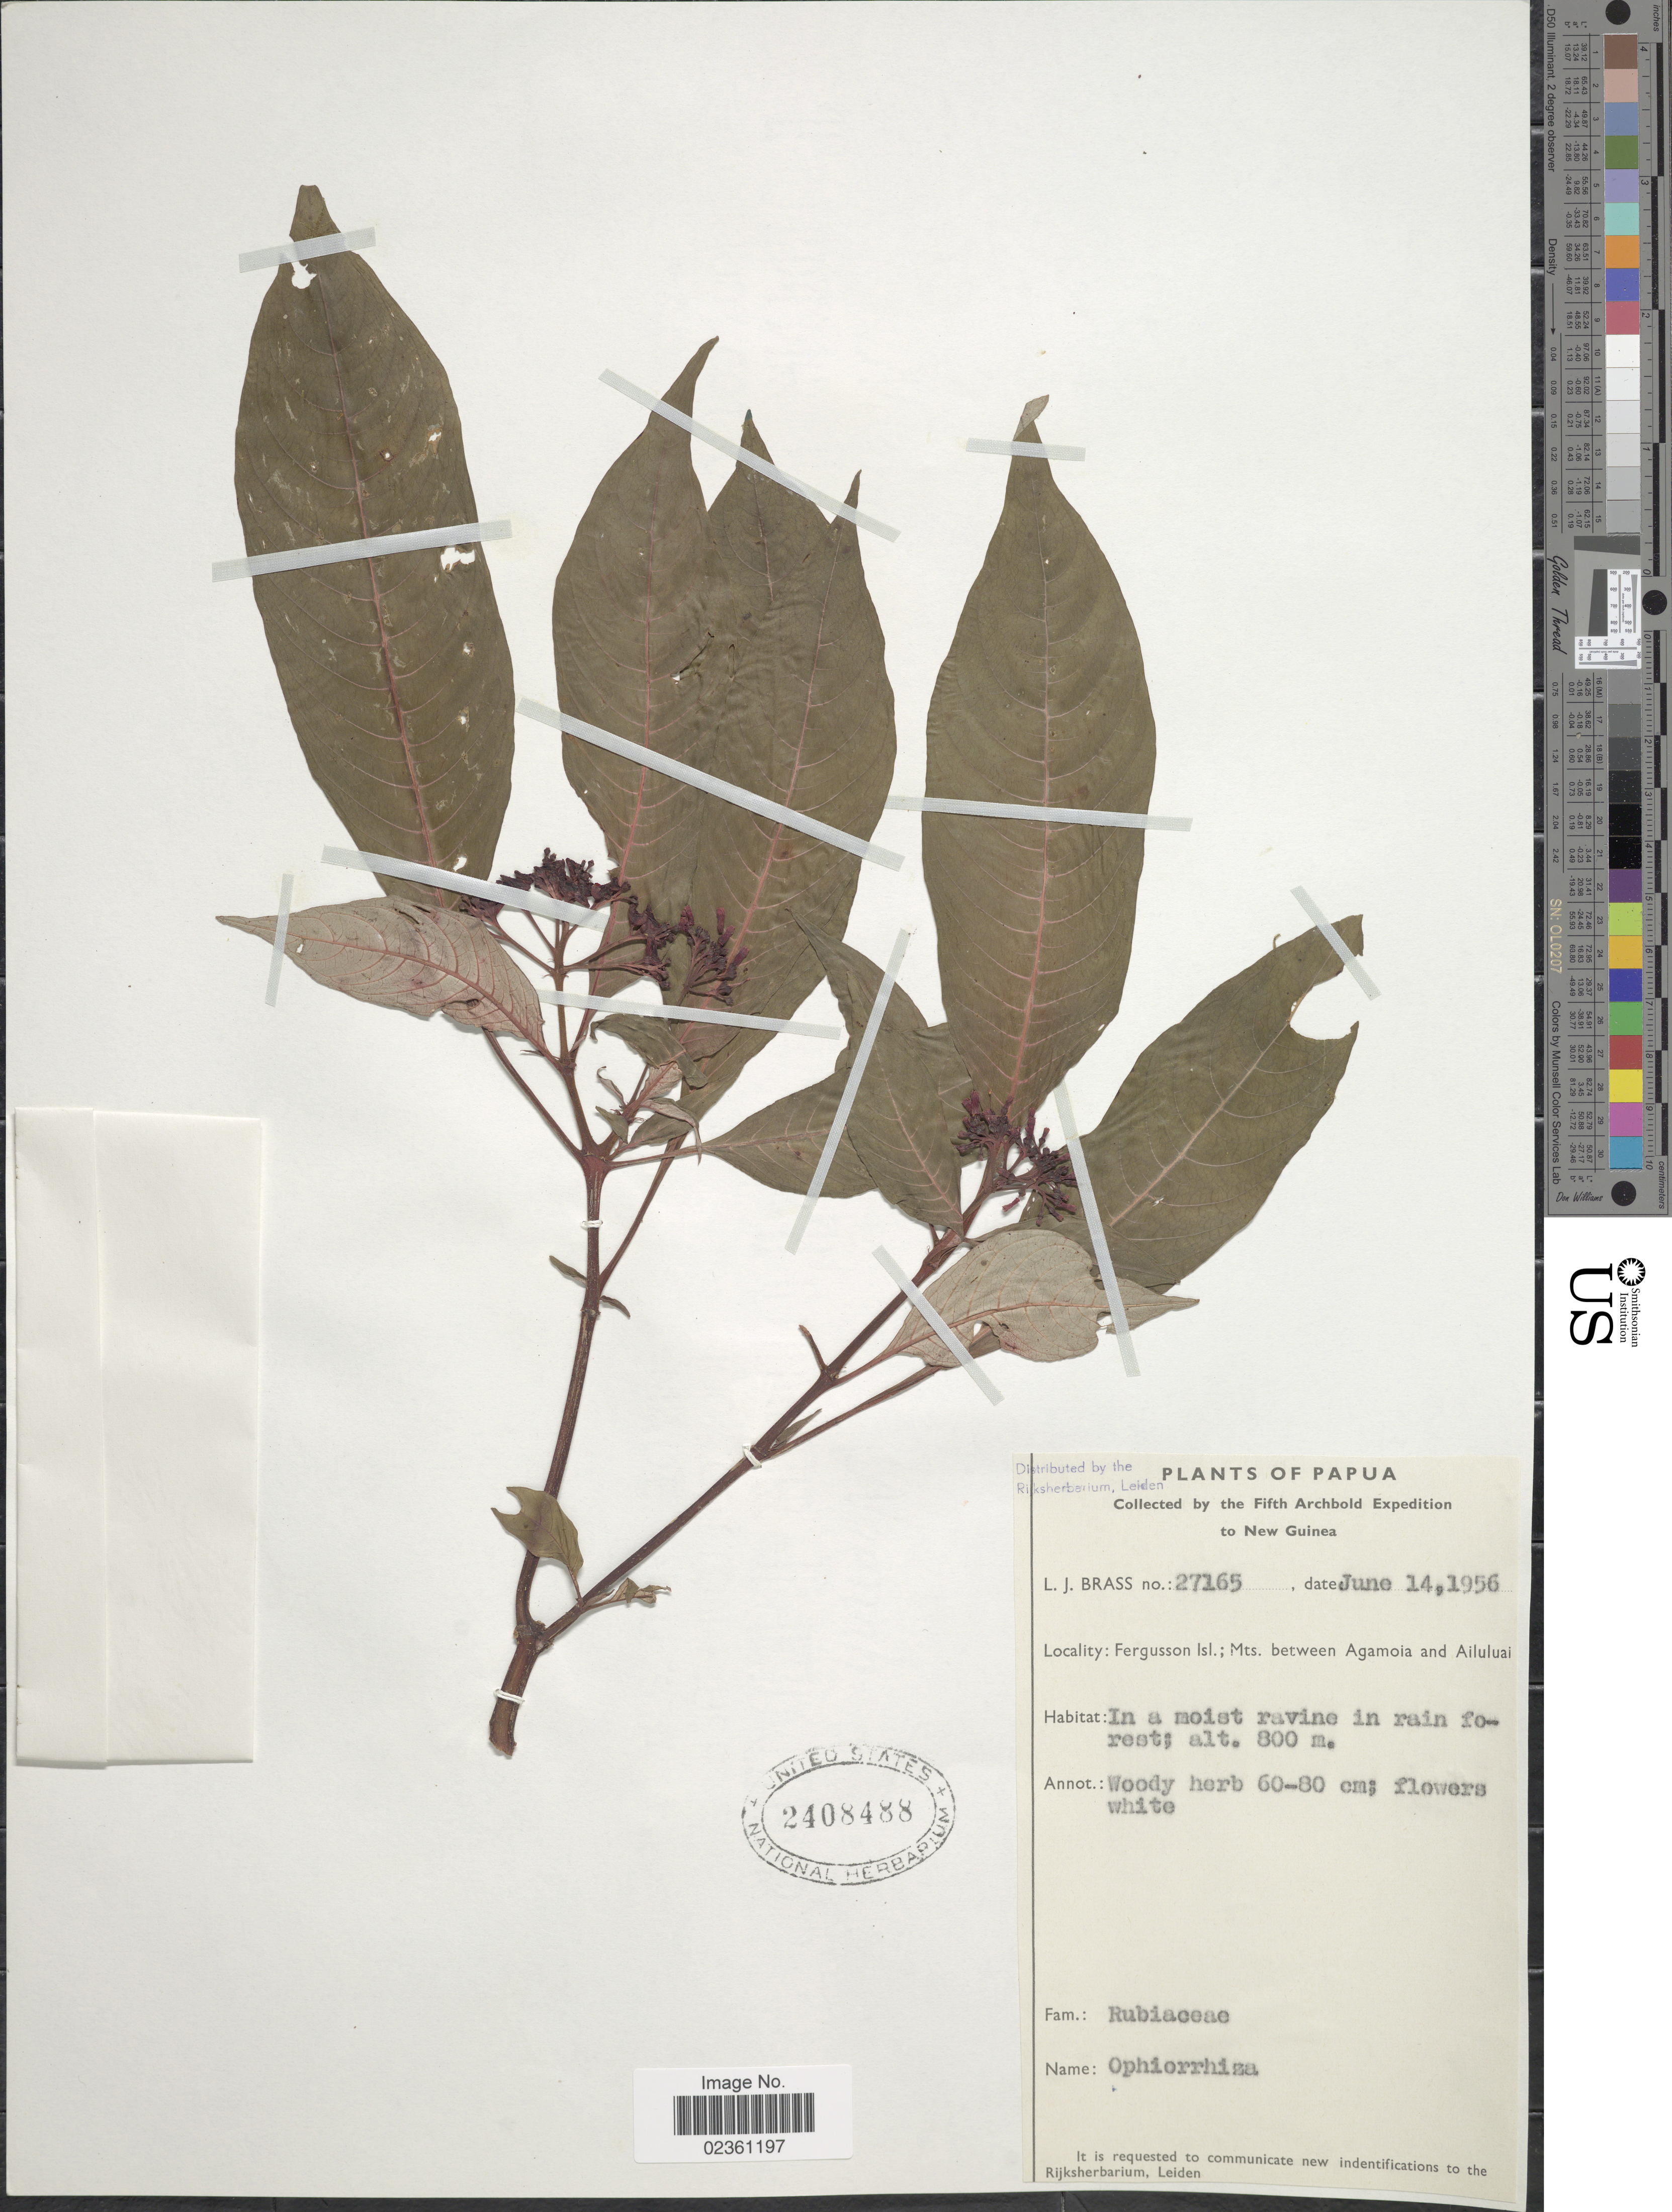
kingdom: Plantae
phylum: Tracheophyta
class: Magnoliopsida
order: Gentianales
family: Rubiaceae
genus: Ophiorrhiza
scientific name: Ophiorrhiza sp.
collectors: L. J. Brass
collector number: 27165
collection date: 1956-06-14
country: Papua New Guinea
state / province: Milne Bay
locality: Fergusson Isl.; Mts between Agamoia and Ailuluai, In a moist ravine in rain forest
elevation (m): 800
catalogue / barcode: US 2408488